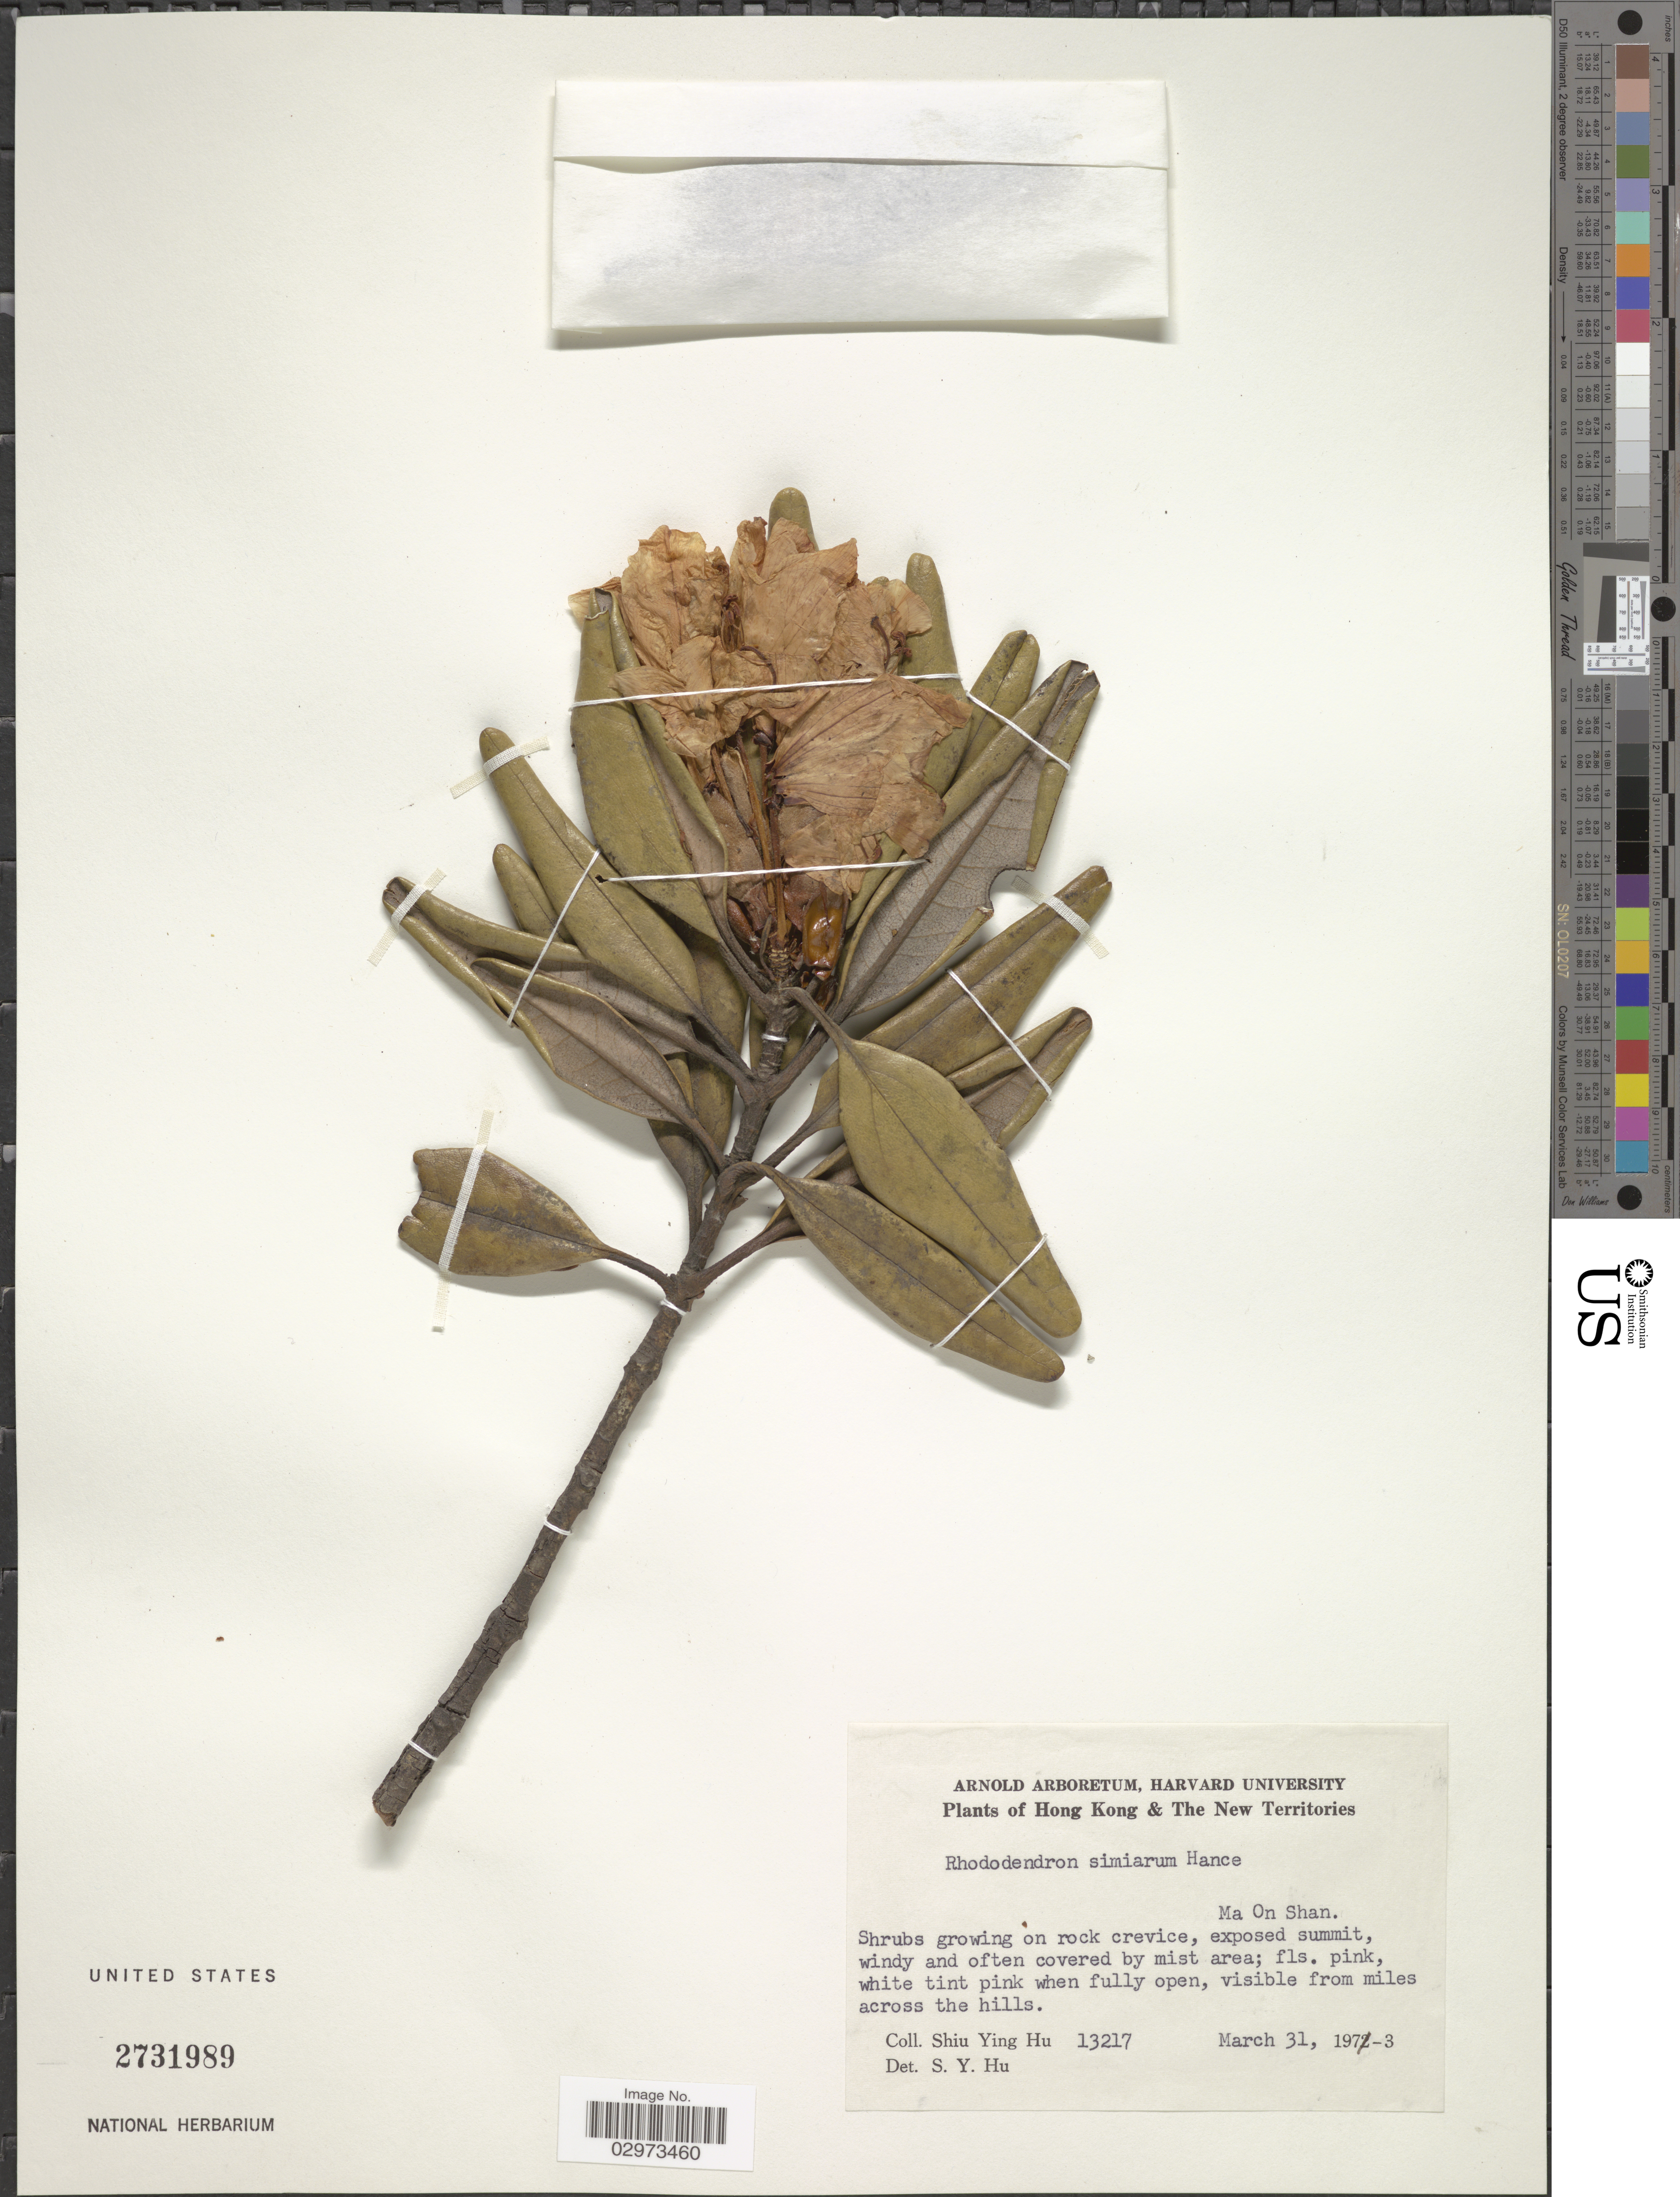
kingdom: Plantae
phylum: Tracheophyta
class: Magnoliopsida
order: Ericales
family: Ericaceae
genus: Rhododendron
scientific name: Rhododendron simiarum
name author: Hance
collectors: S. Y. Hu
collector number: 13217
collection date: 1973-03-31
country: China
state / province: Hong Kong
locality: Hong Kong & The New Territories. Ma On Shan.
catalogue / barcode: US 2731989